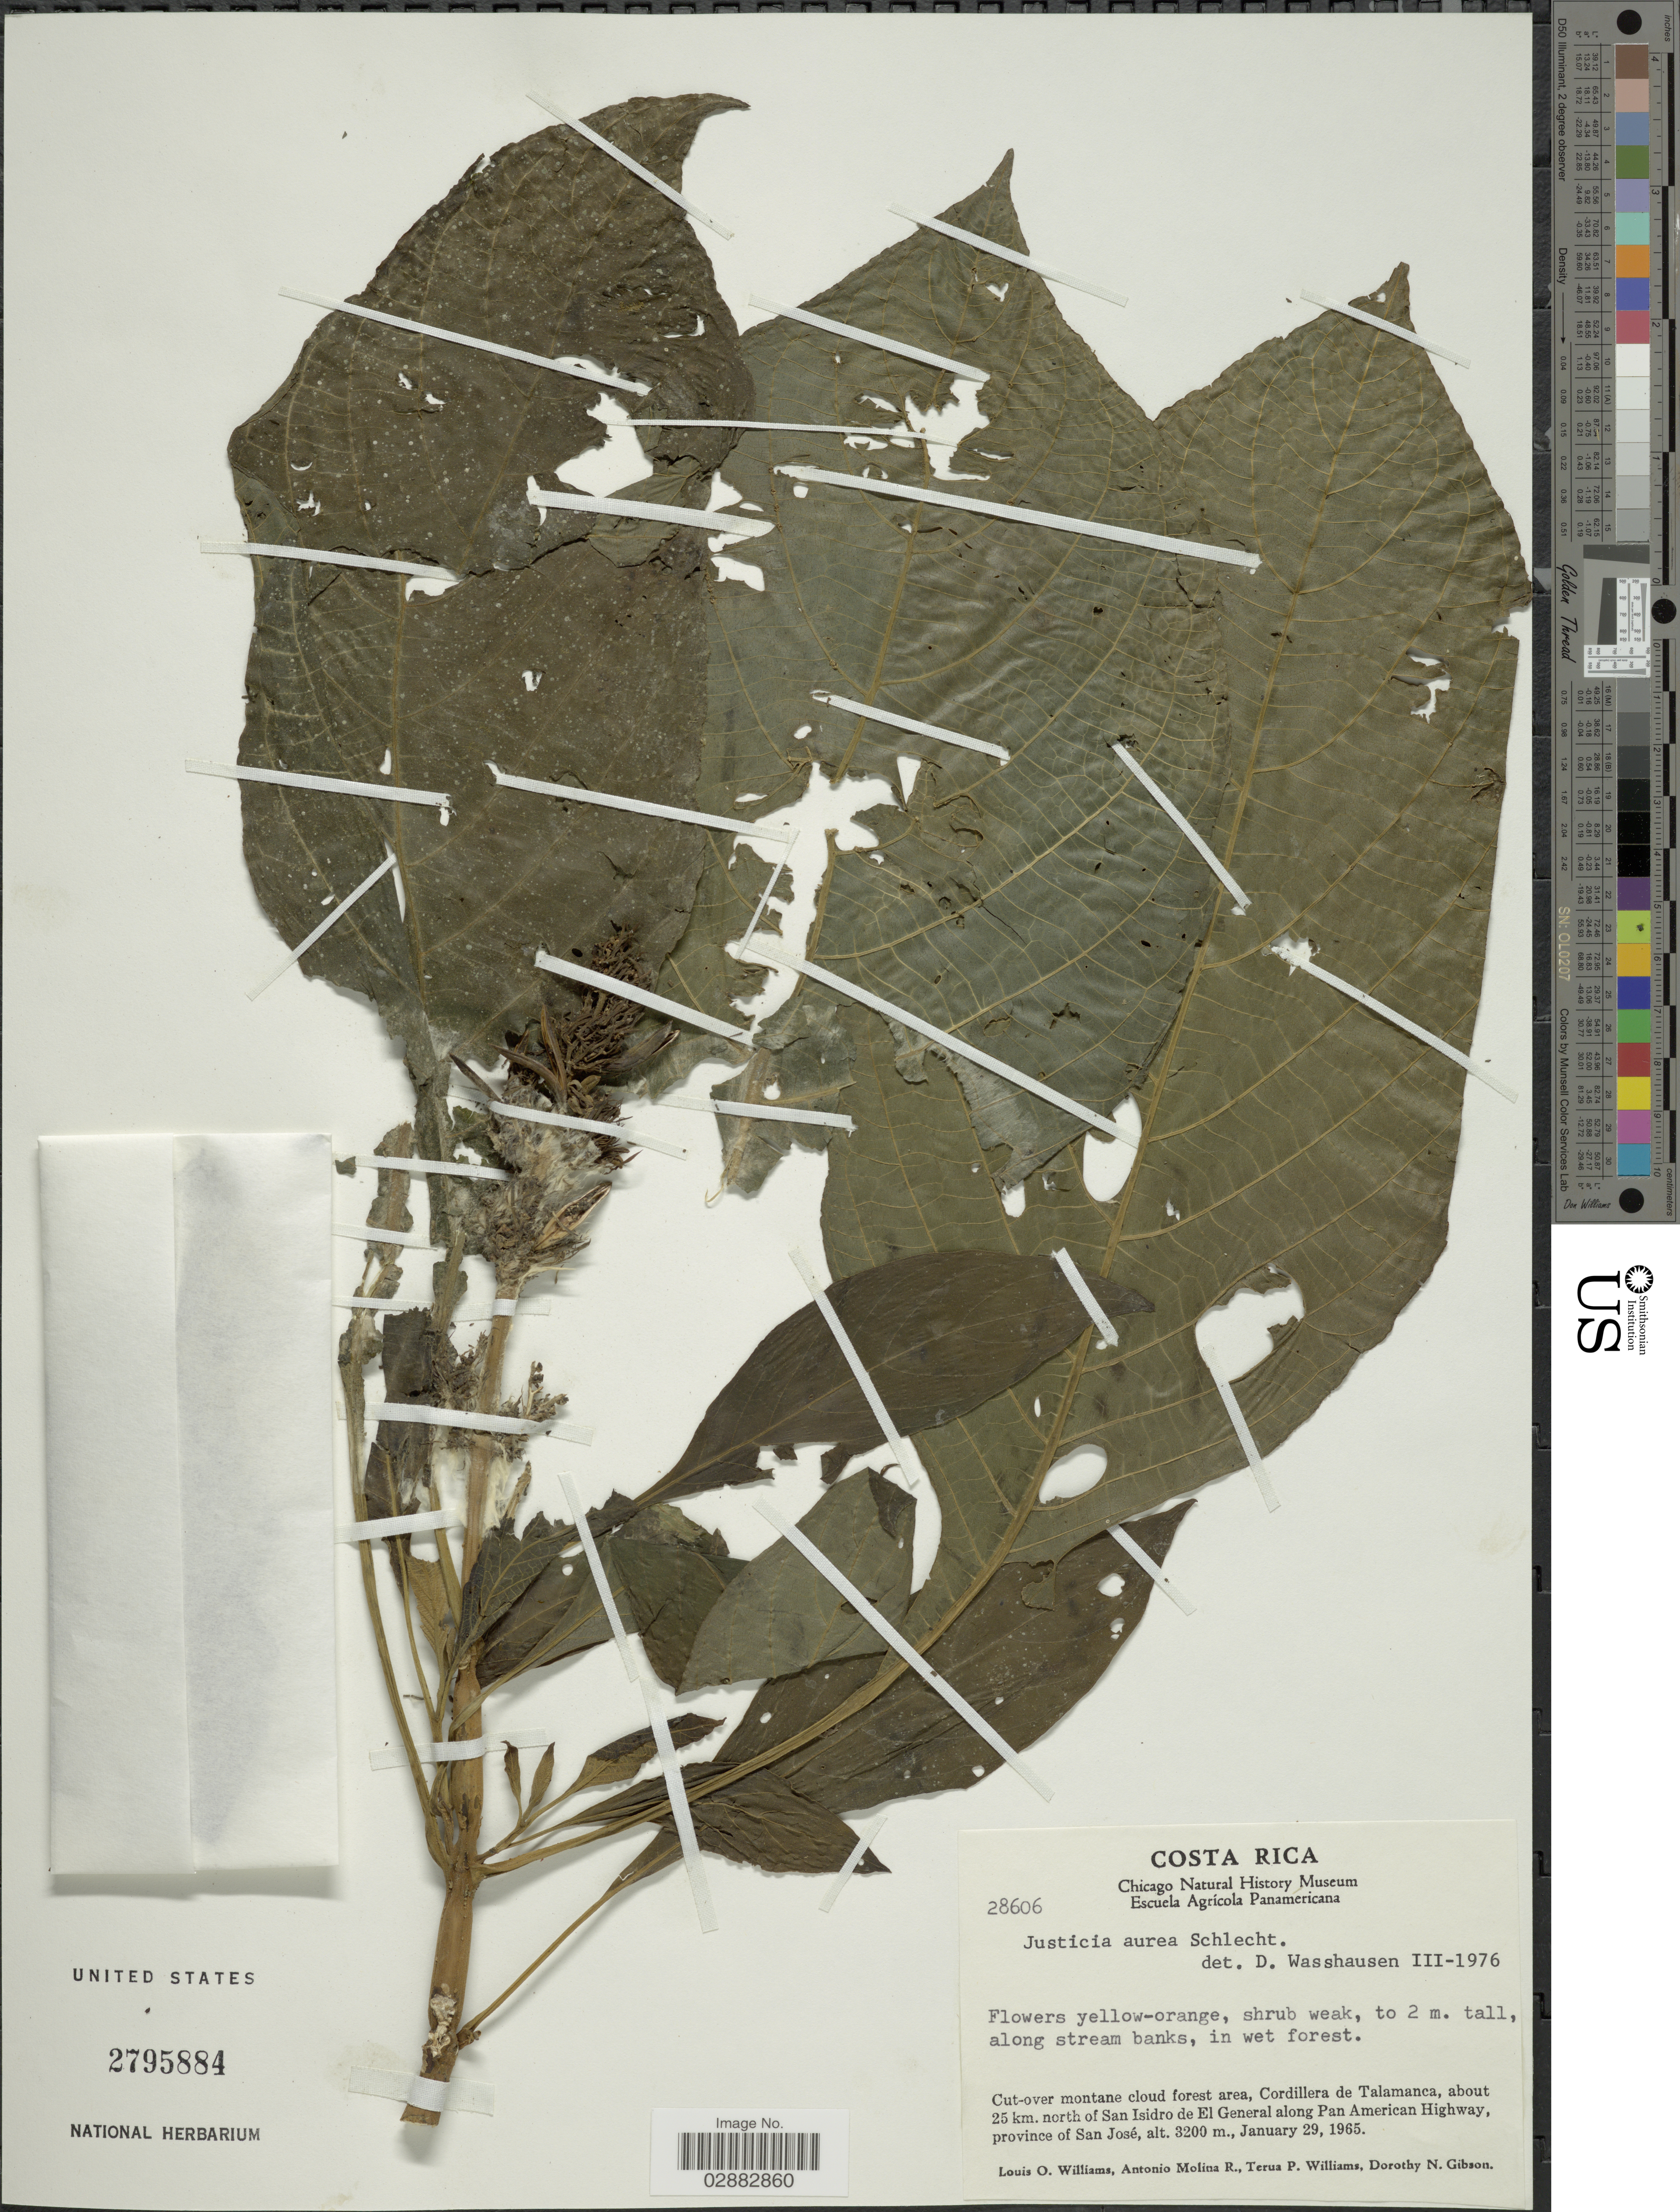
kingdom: Plantae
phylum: Tracheophyta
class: Magnoliopsida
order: Lamiales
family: Acanthaceae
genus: Jacobinia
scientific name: Jacobinia umbrosa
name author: (Benth.) S.F. Blake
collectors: L. O. Williams, A. Molina R., T. Williams & D. N. Gibson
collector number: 28606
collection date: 1965-01-29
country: Costa Rica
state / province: San José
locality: Cut-over montane cloud forest area, Cordillera de Talamanca, about 25 km. north of San Isidro de El General along Pan American Highqway, province of San José.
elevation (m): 3200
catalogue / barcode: US 2795884